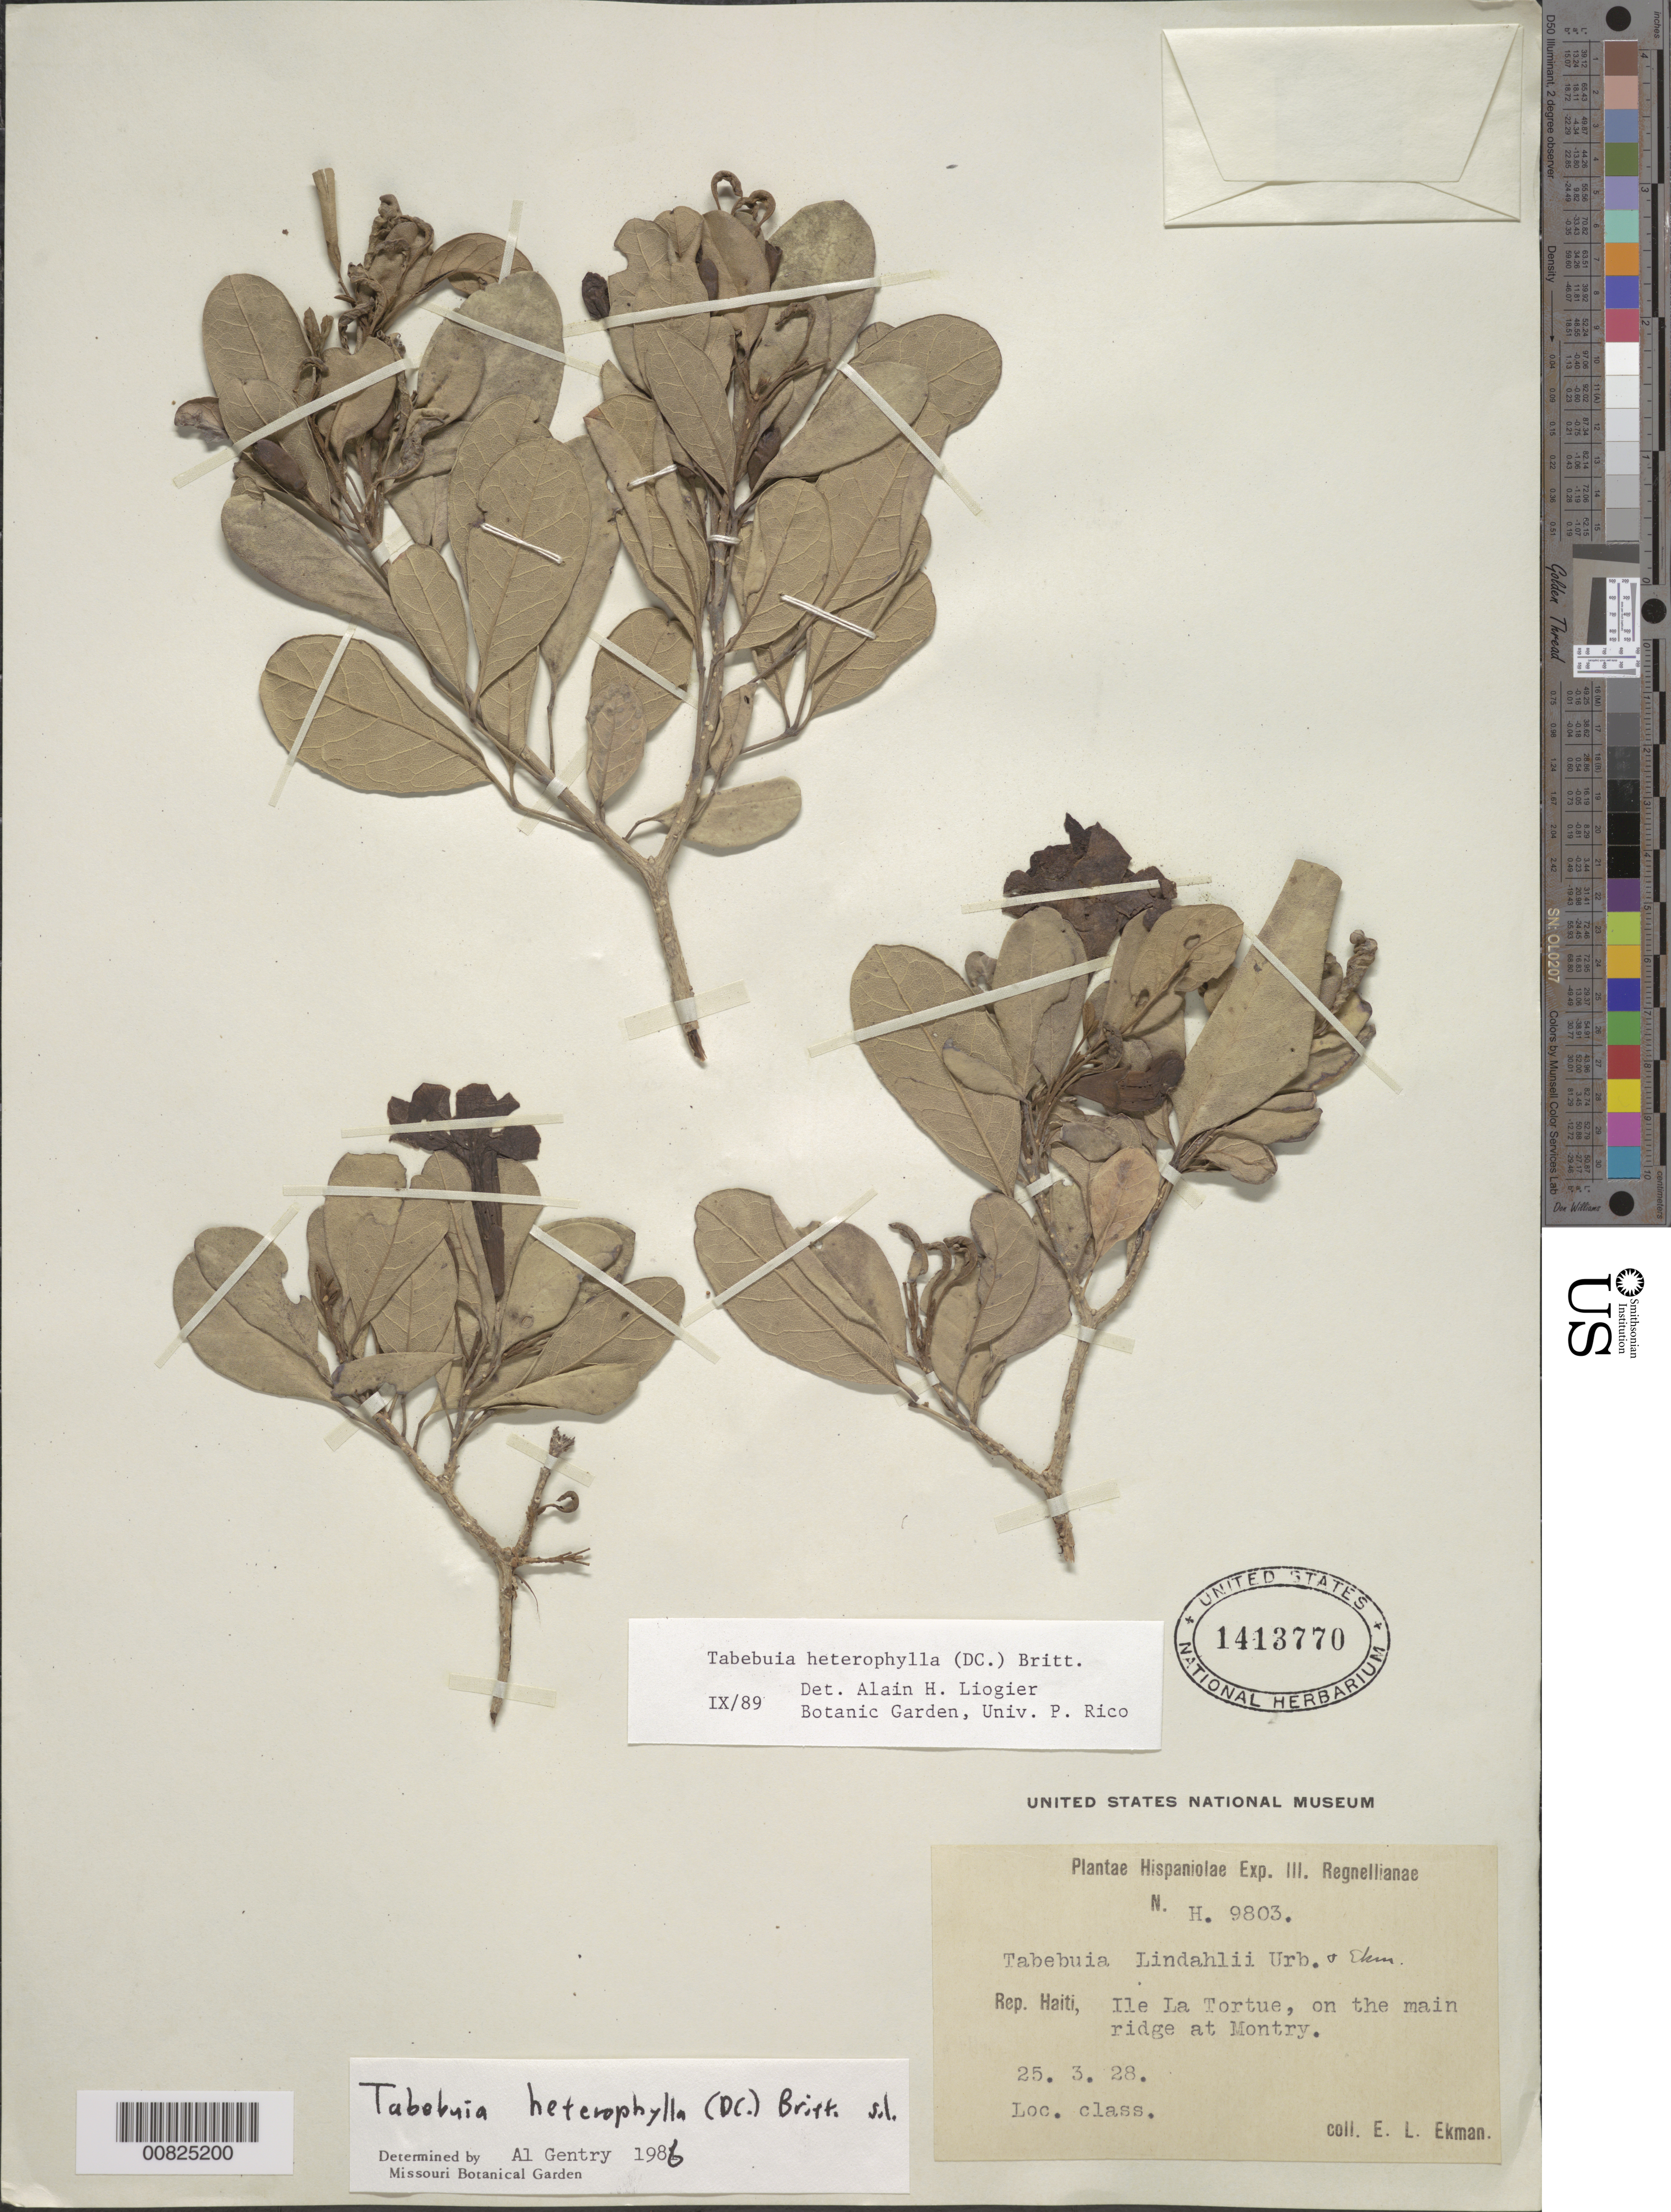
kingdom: Plantae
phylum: Tracheophyta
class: Magnoliopsida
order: Lamiales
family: Bignoniaceae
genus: Tabebuia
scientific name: Tabebuia heterophylla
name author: (DC.) Britton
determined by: Liogier, Alain H.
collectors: E. L. Ekman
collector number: H 9803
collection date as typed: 25 Mar 1928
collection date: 1928-03-25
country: Haiti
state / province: Nord-Ouest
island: Île de la Tortue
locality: Main ridge at Montry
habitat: On ridge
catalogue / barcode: US 1413770